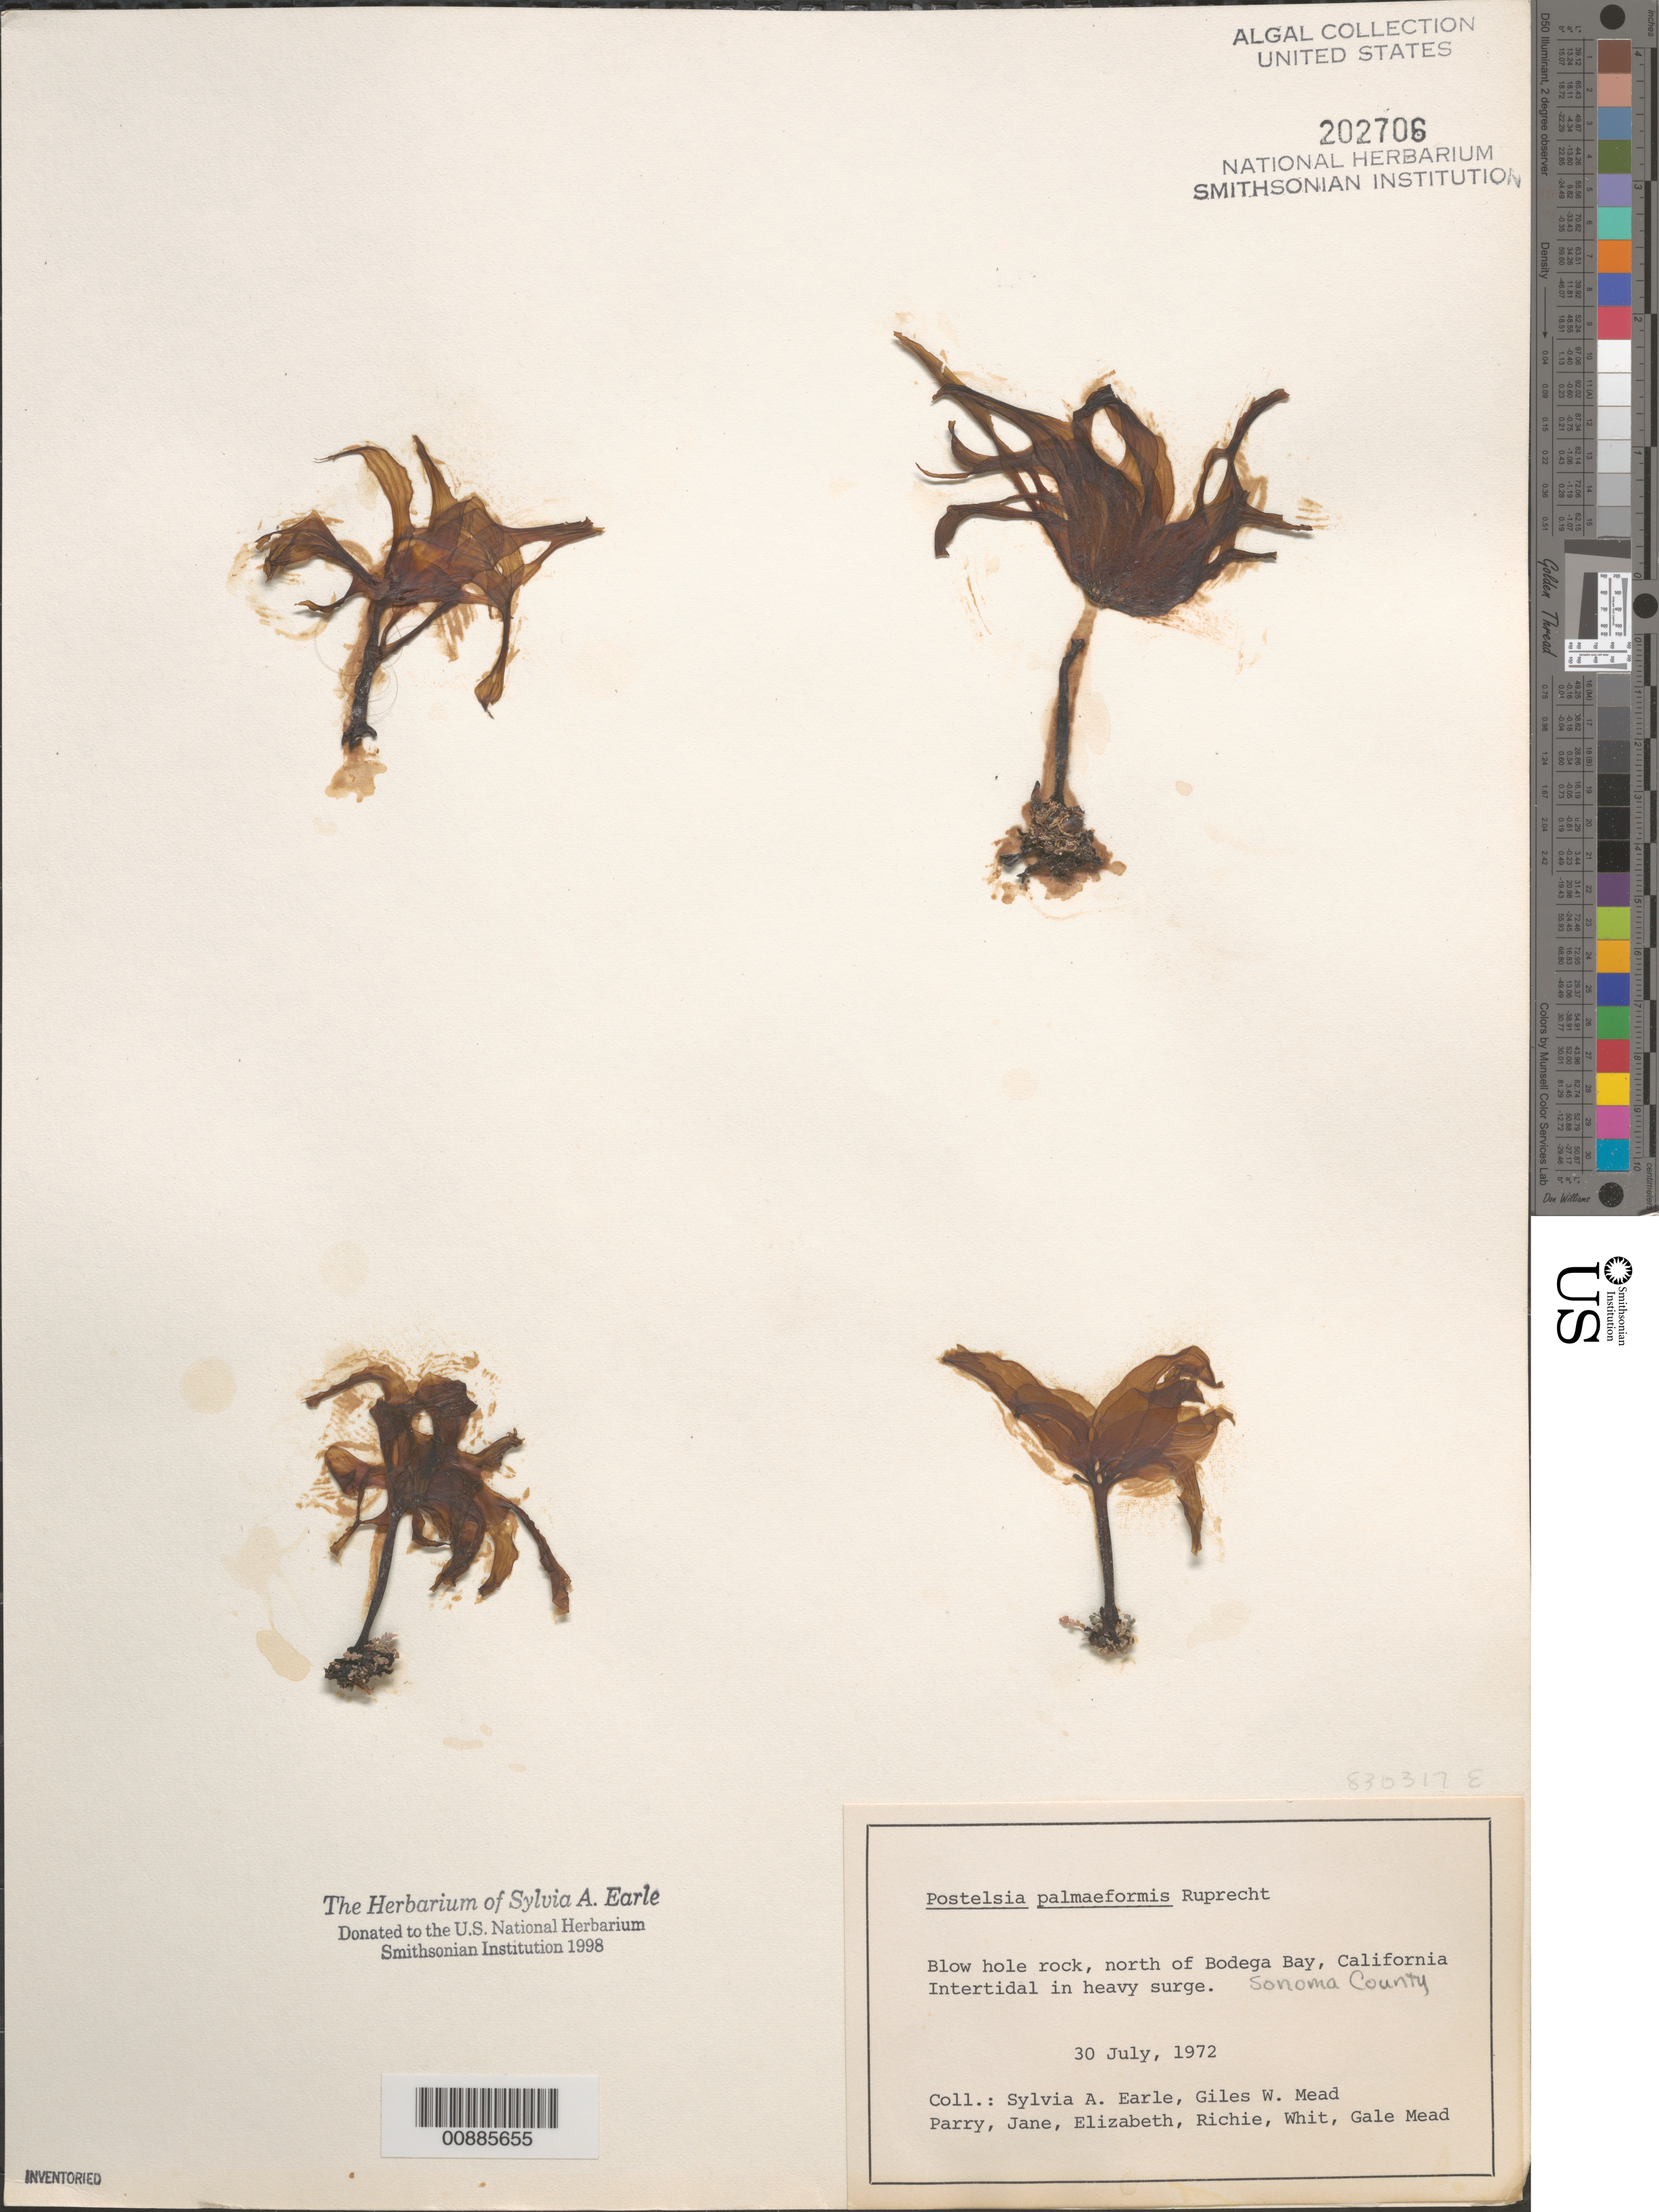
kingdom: Chromista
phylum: Ochrophyta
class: Phaeophyceae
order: Laminariales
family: Laminariaceae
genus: Postelsia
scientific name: Postelsia palmaeformis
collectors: S. A. Earle, G. W. Mead, P. Mead, J. Mead, E. Mead, R. Mead, W. Mead & G. Mead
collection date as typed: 30 Jul 1972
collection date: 1972-07-30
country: United States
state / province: California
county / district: Sonoma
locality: Blow hole rock, north of Bodega Bay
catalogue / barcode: US 202706